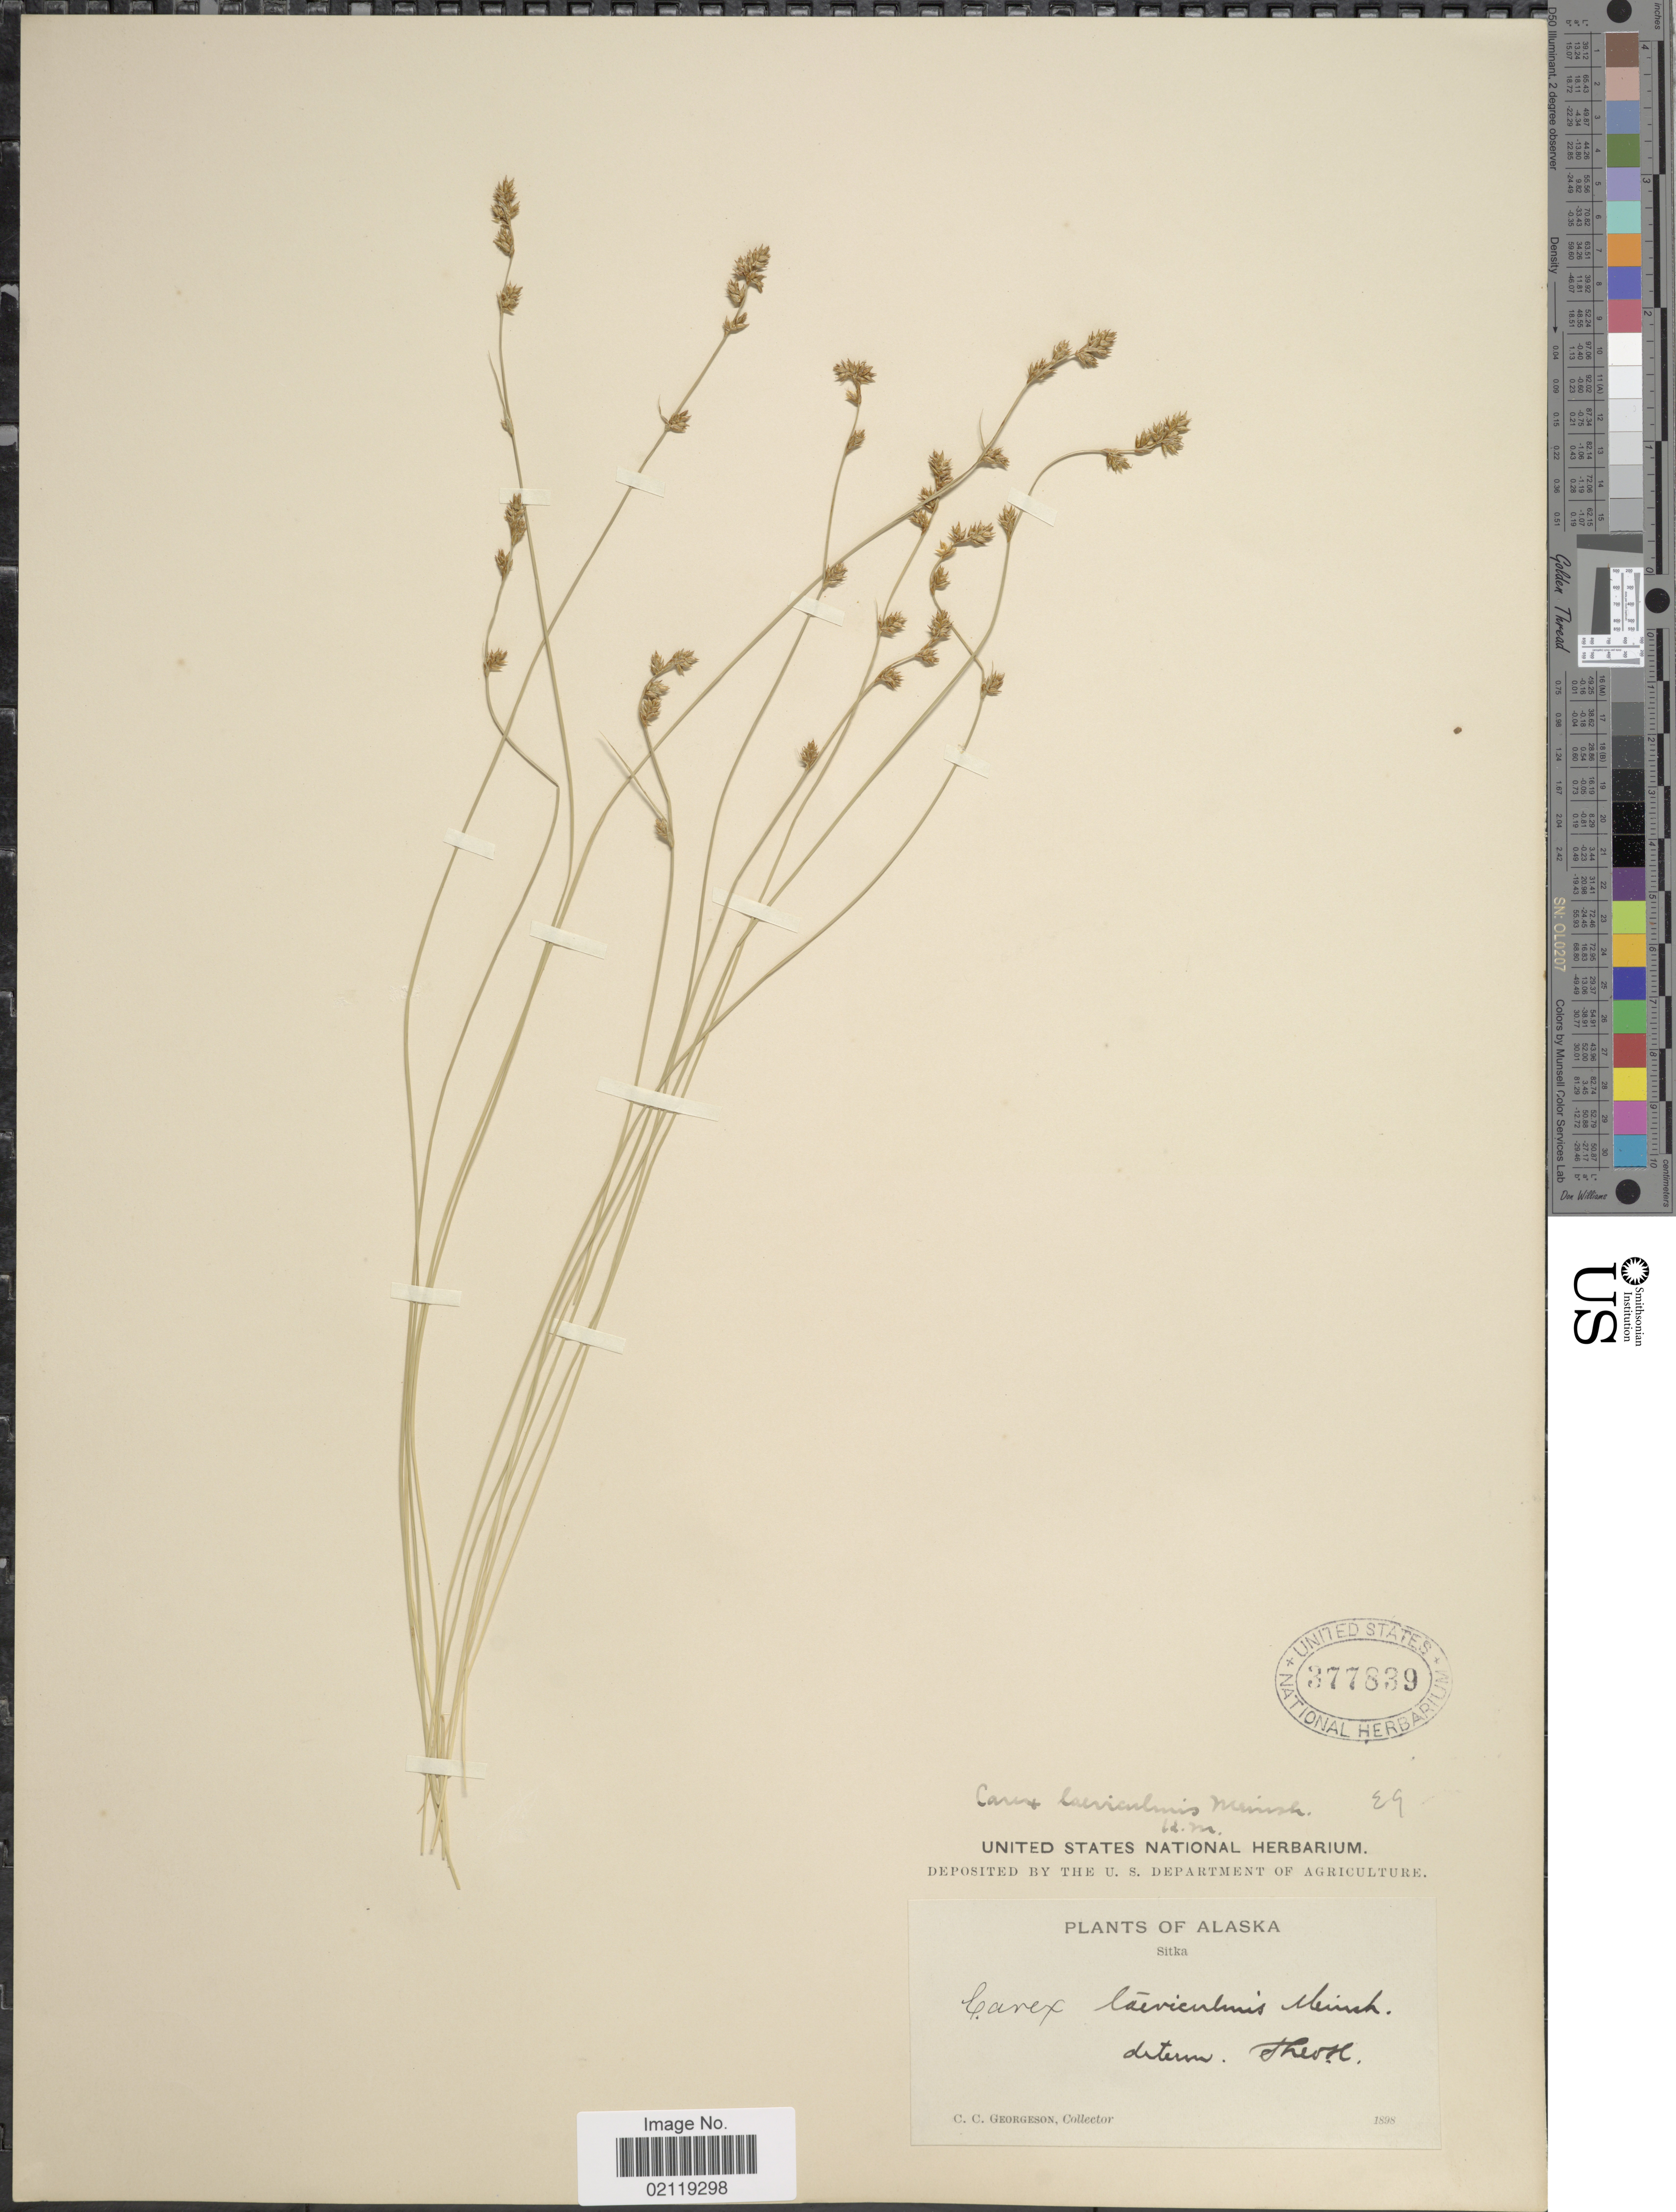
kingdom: Plantae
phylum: Tracheophyta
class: Liliopsida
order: Poales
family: Cyperaceae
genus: Carex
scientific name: Carex laeviculmis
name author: Meinsh.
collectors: C. Georgeson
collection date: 1898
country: United States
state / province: Alaska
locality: Sitka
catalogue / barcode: US 377839